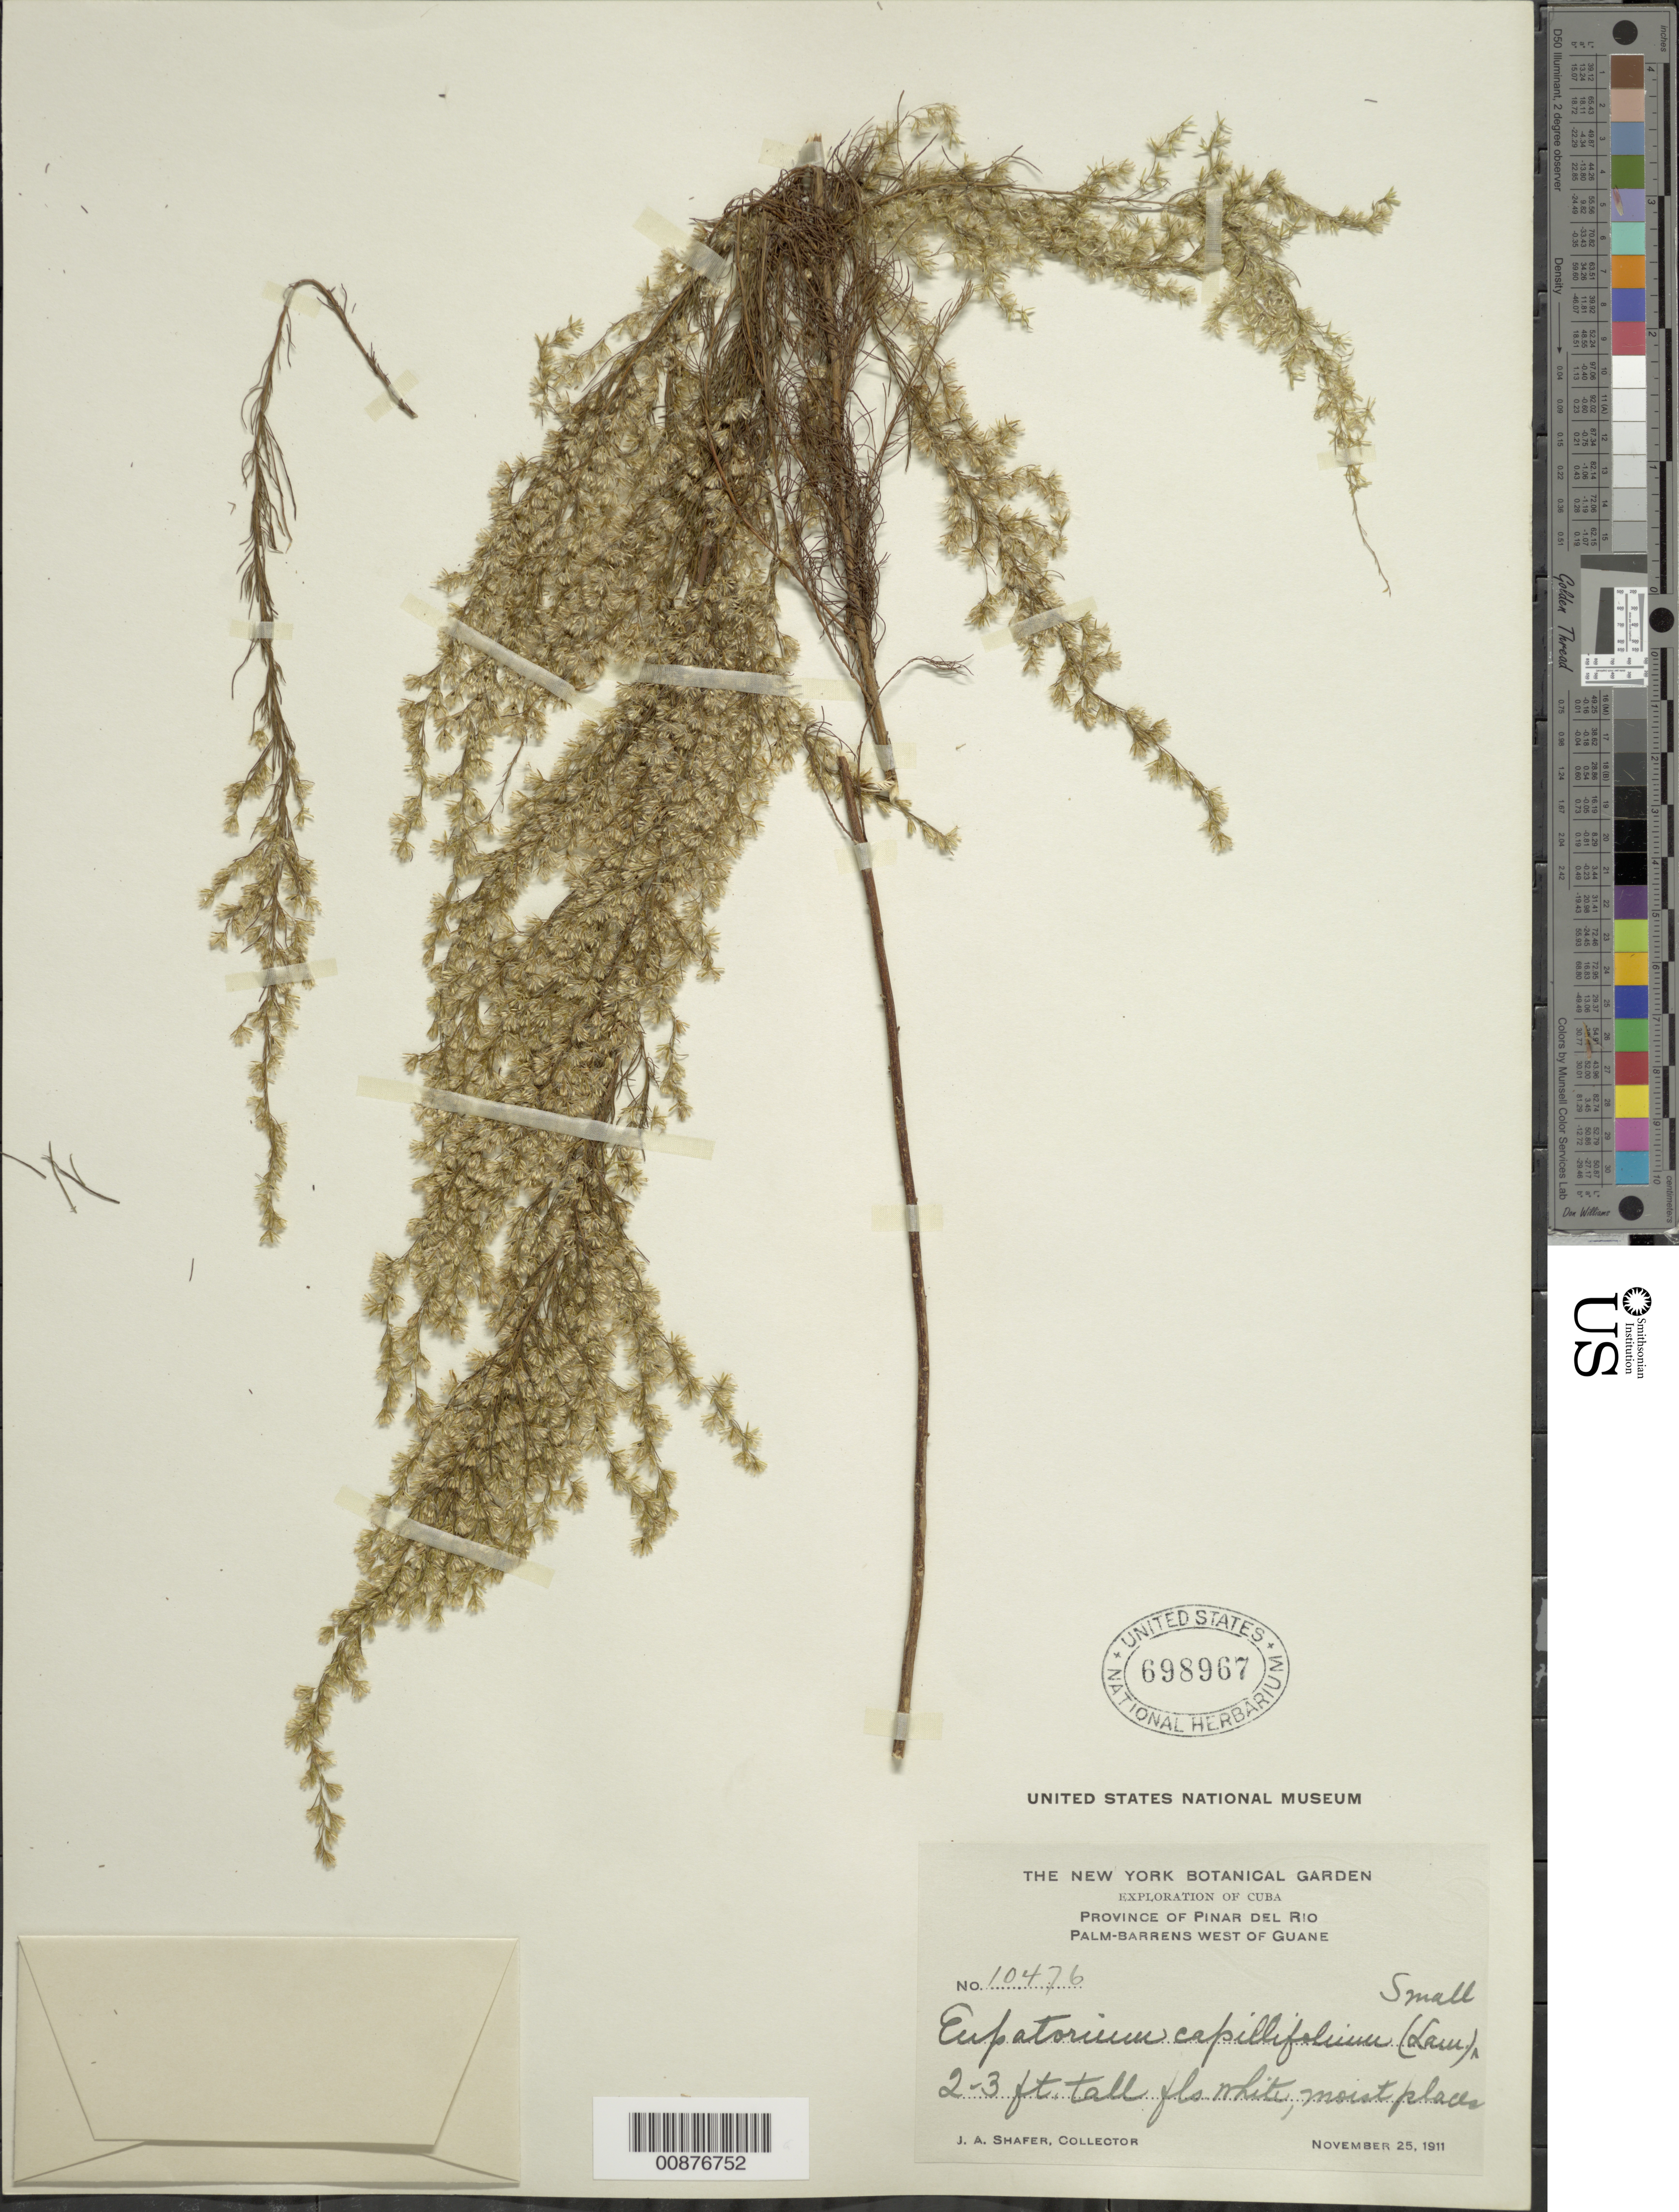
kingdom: Plantae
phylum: Tracheophyta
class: Magnoliopsida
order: Asterales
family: Asteraceae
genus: Eupatorium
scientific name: Eupatorium capillifolium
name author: (Lam.) Small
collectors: J. A. Shafer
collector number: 10476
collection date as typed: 25 Nov 1911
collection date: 1911-11-25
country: Cuba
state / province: Pinar del Río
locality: Palm-Barrens west of Guane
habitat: Palm barrens, moist places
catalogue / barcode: US 698967